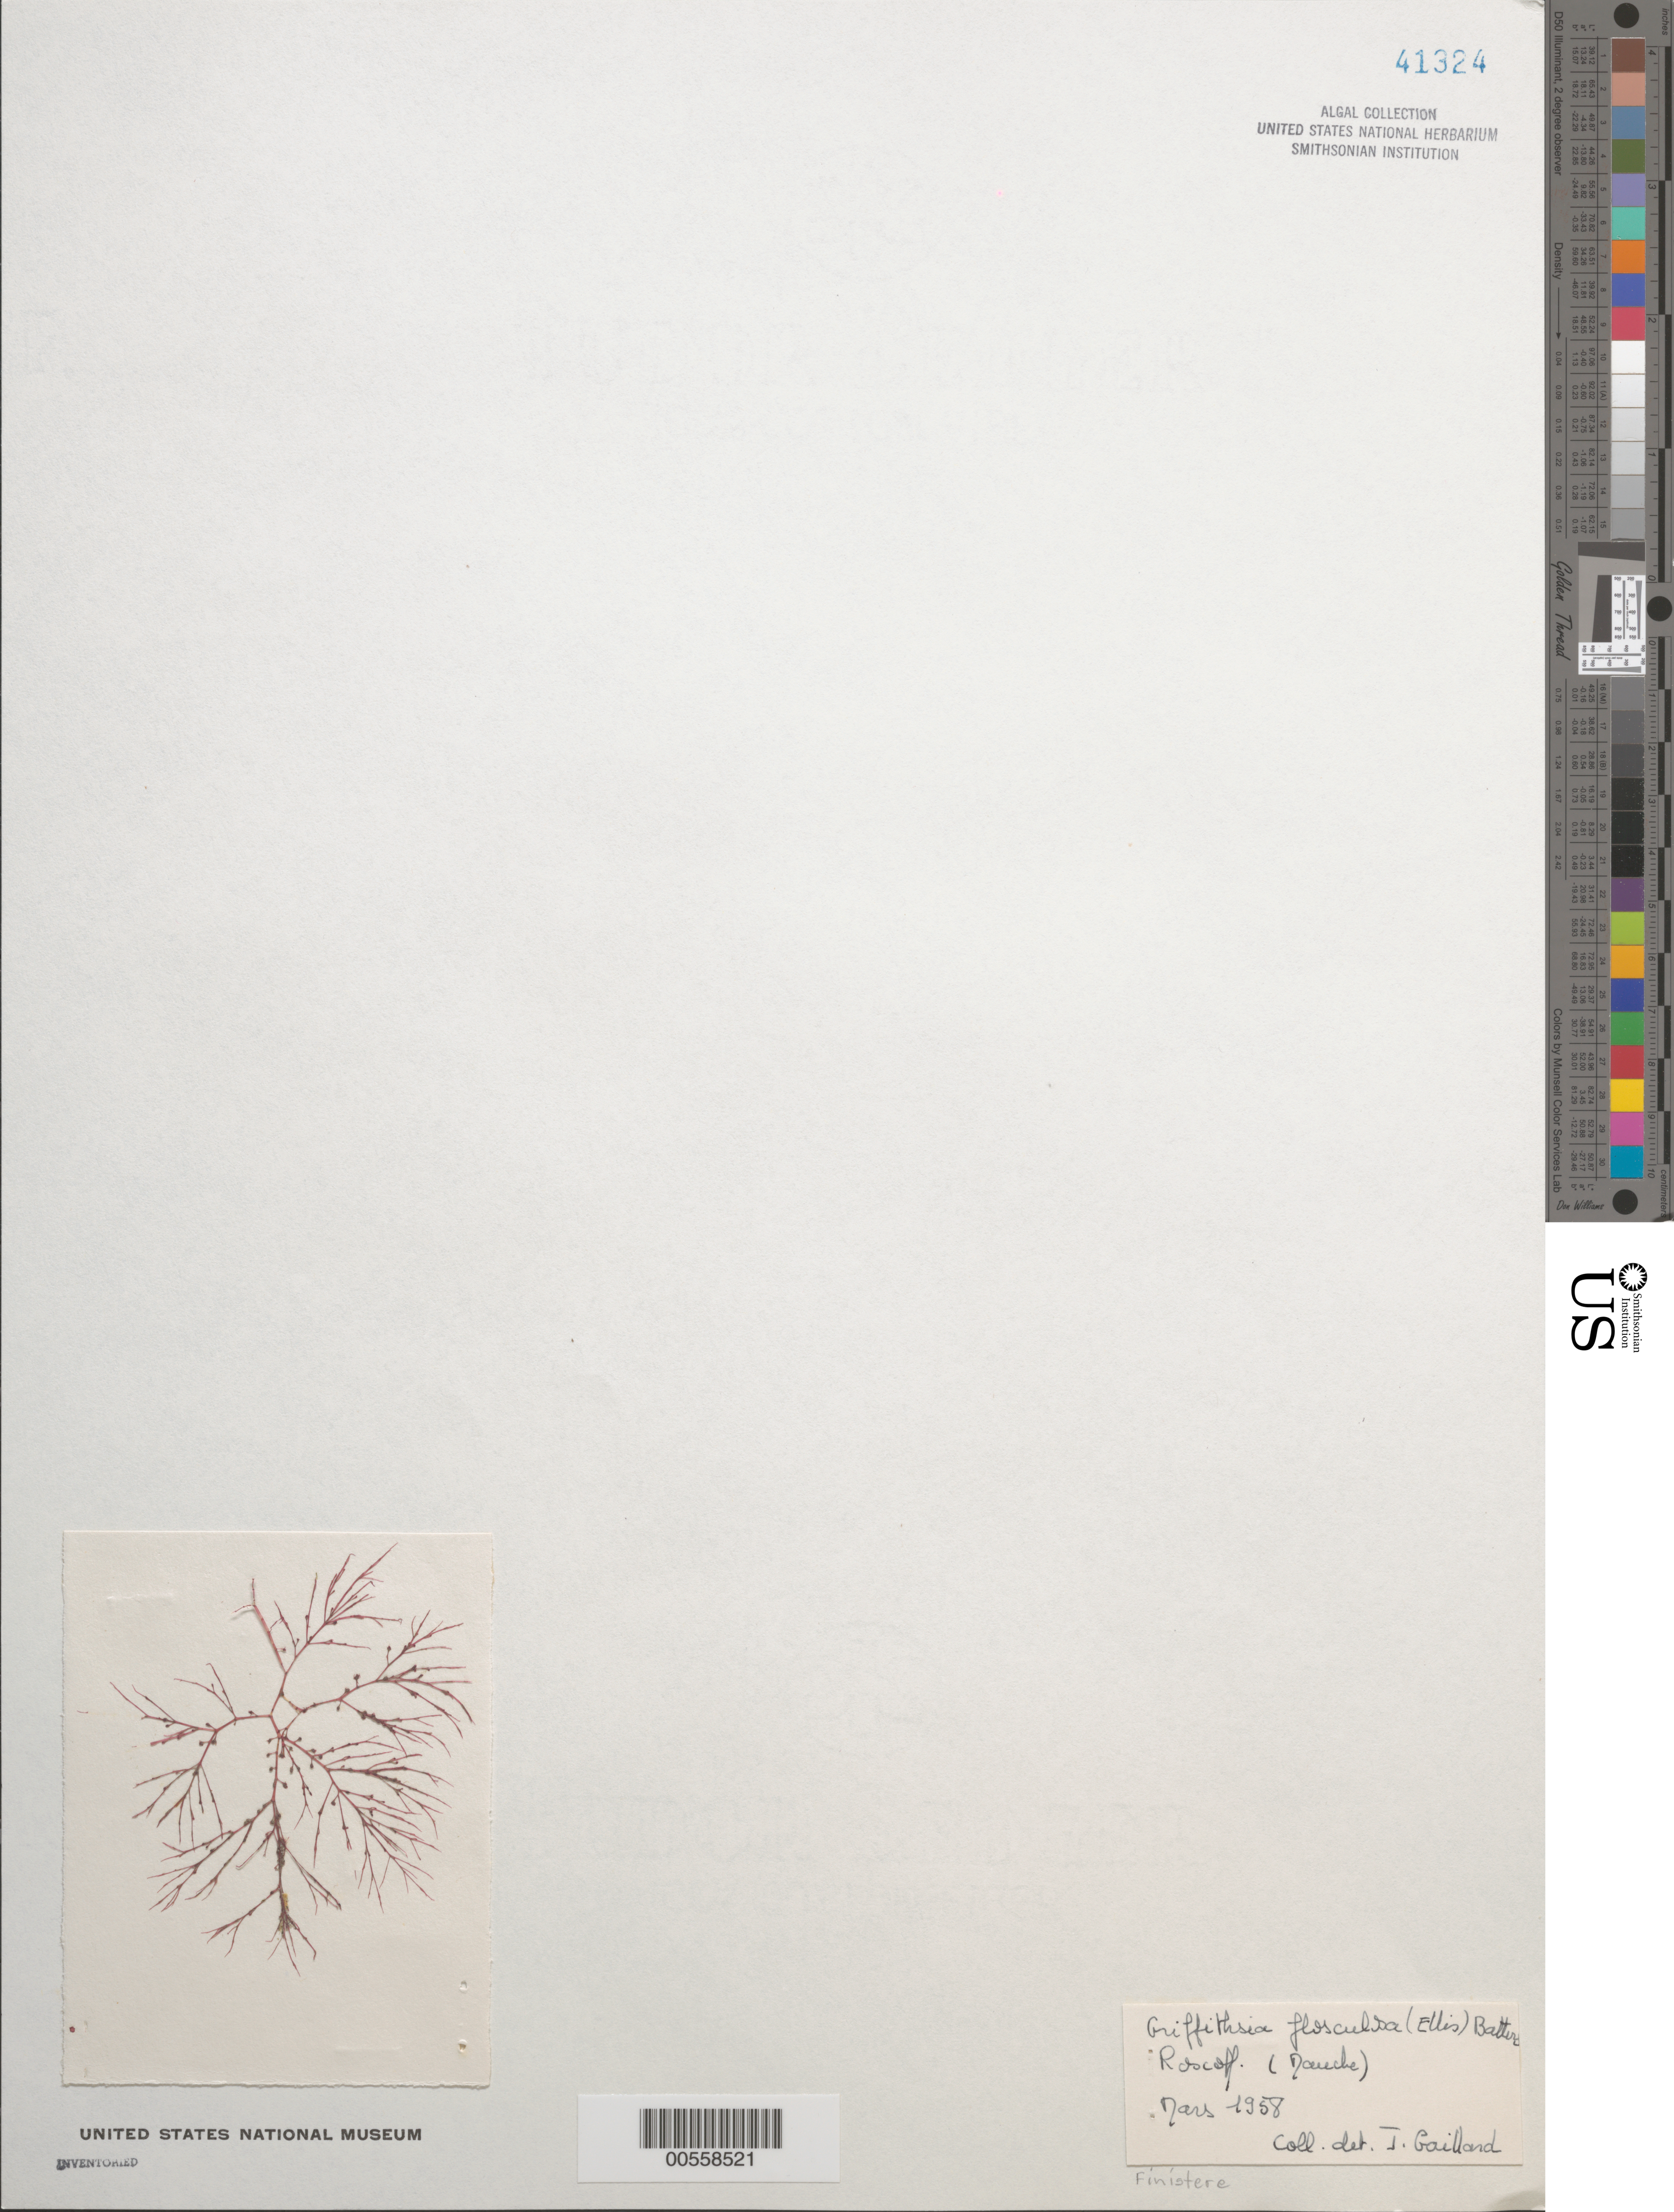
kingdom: Plantae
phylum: Rhodophyta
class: Florideophyceae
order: Ceramiales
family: Wrangeliaceae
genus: Halurus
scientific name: Halurus flosculosus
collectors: J. Gaillard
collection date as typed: Mar 1958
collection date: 1958-03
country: France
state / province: Bretagne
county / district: Finistère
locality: Roscoff, English Channel (la Manche)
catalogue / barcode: US 41324